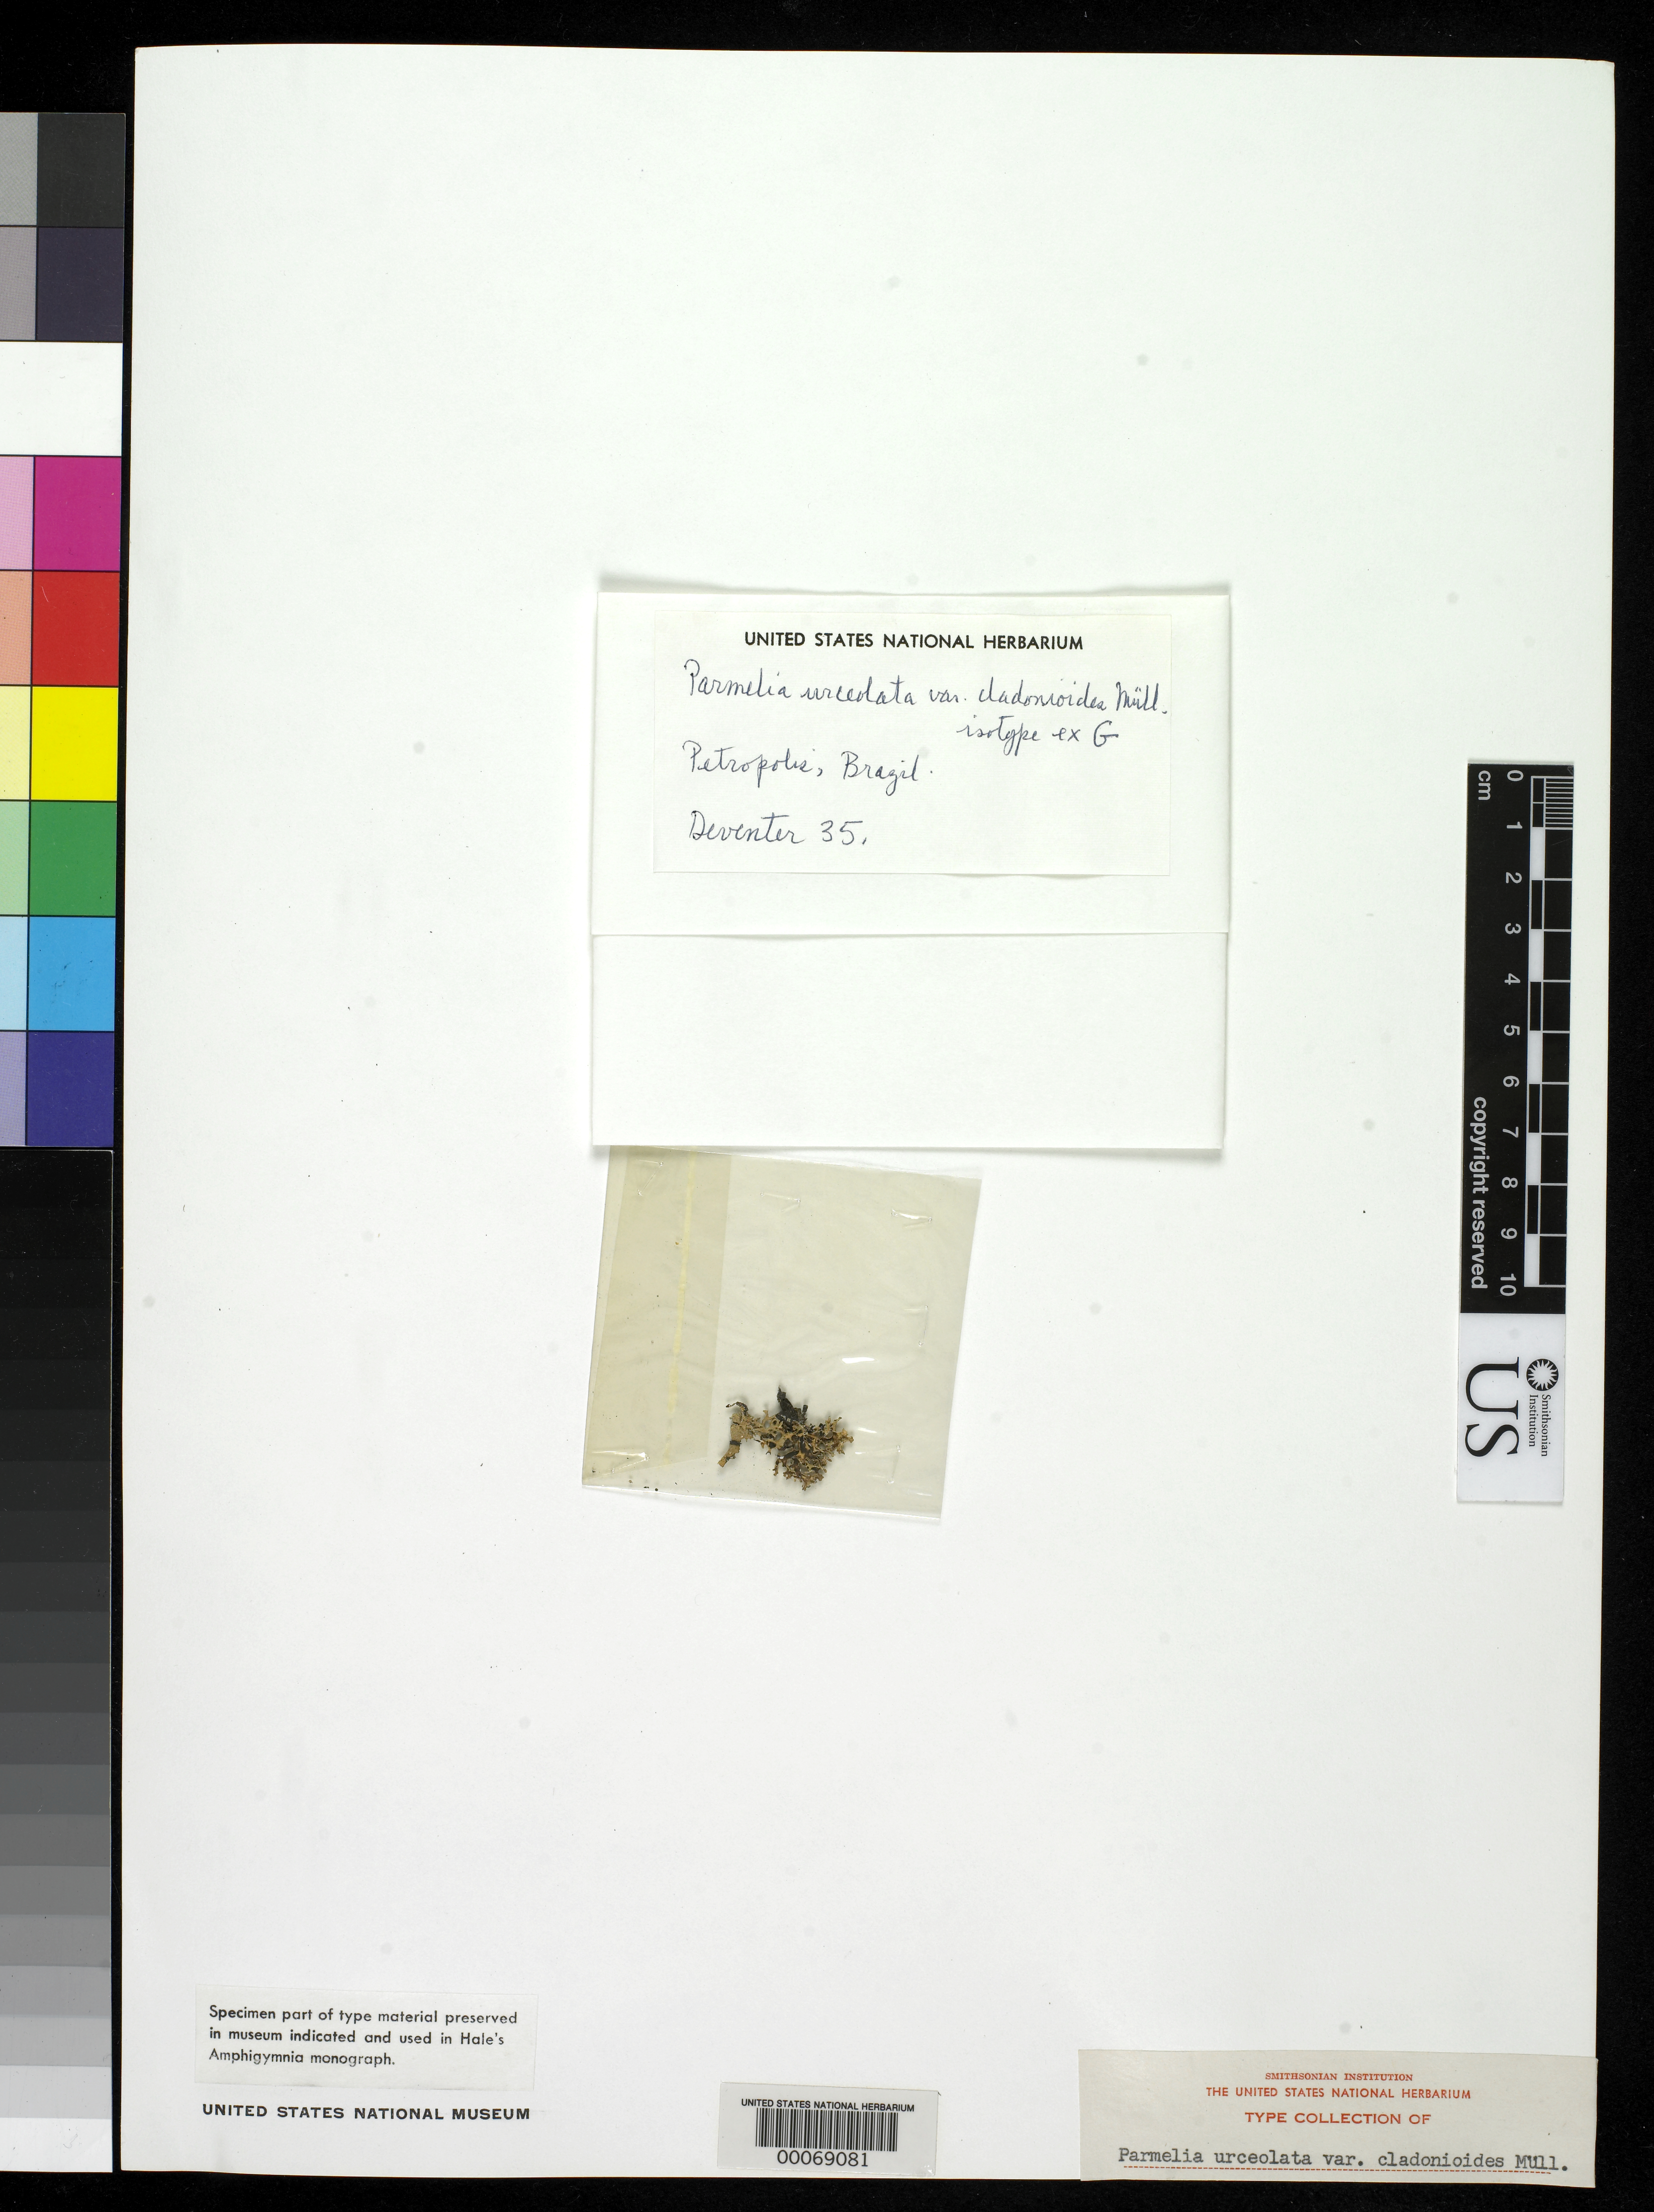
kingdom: Fungi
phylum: Ascomycota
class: Lecanoromycetes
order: Lecanorales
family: Parmeliaceae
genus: Parmelia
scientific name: Parmelia urceolata var. cladonioides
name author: Müll. Arg.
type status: Isotype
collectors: -. Deventer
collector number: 35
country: Brazil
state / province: Rio de Janeiro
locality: Petropolis.